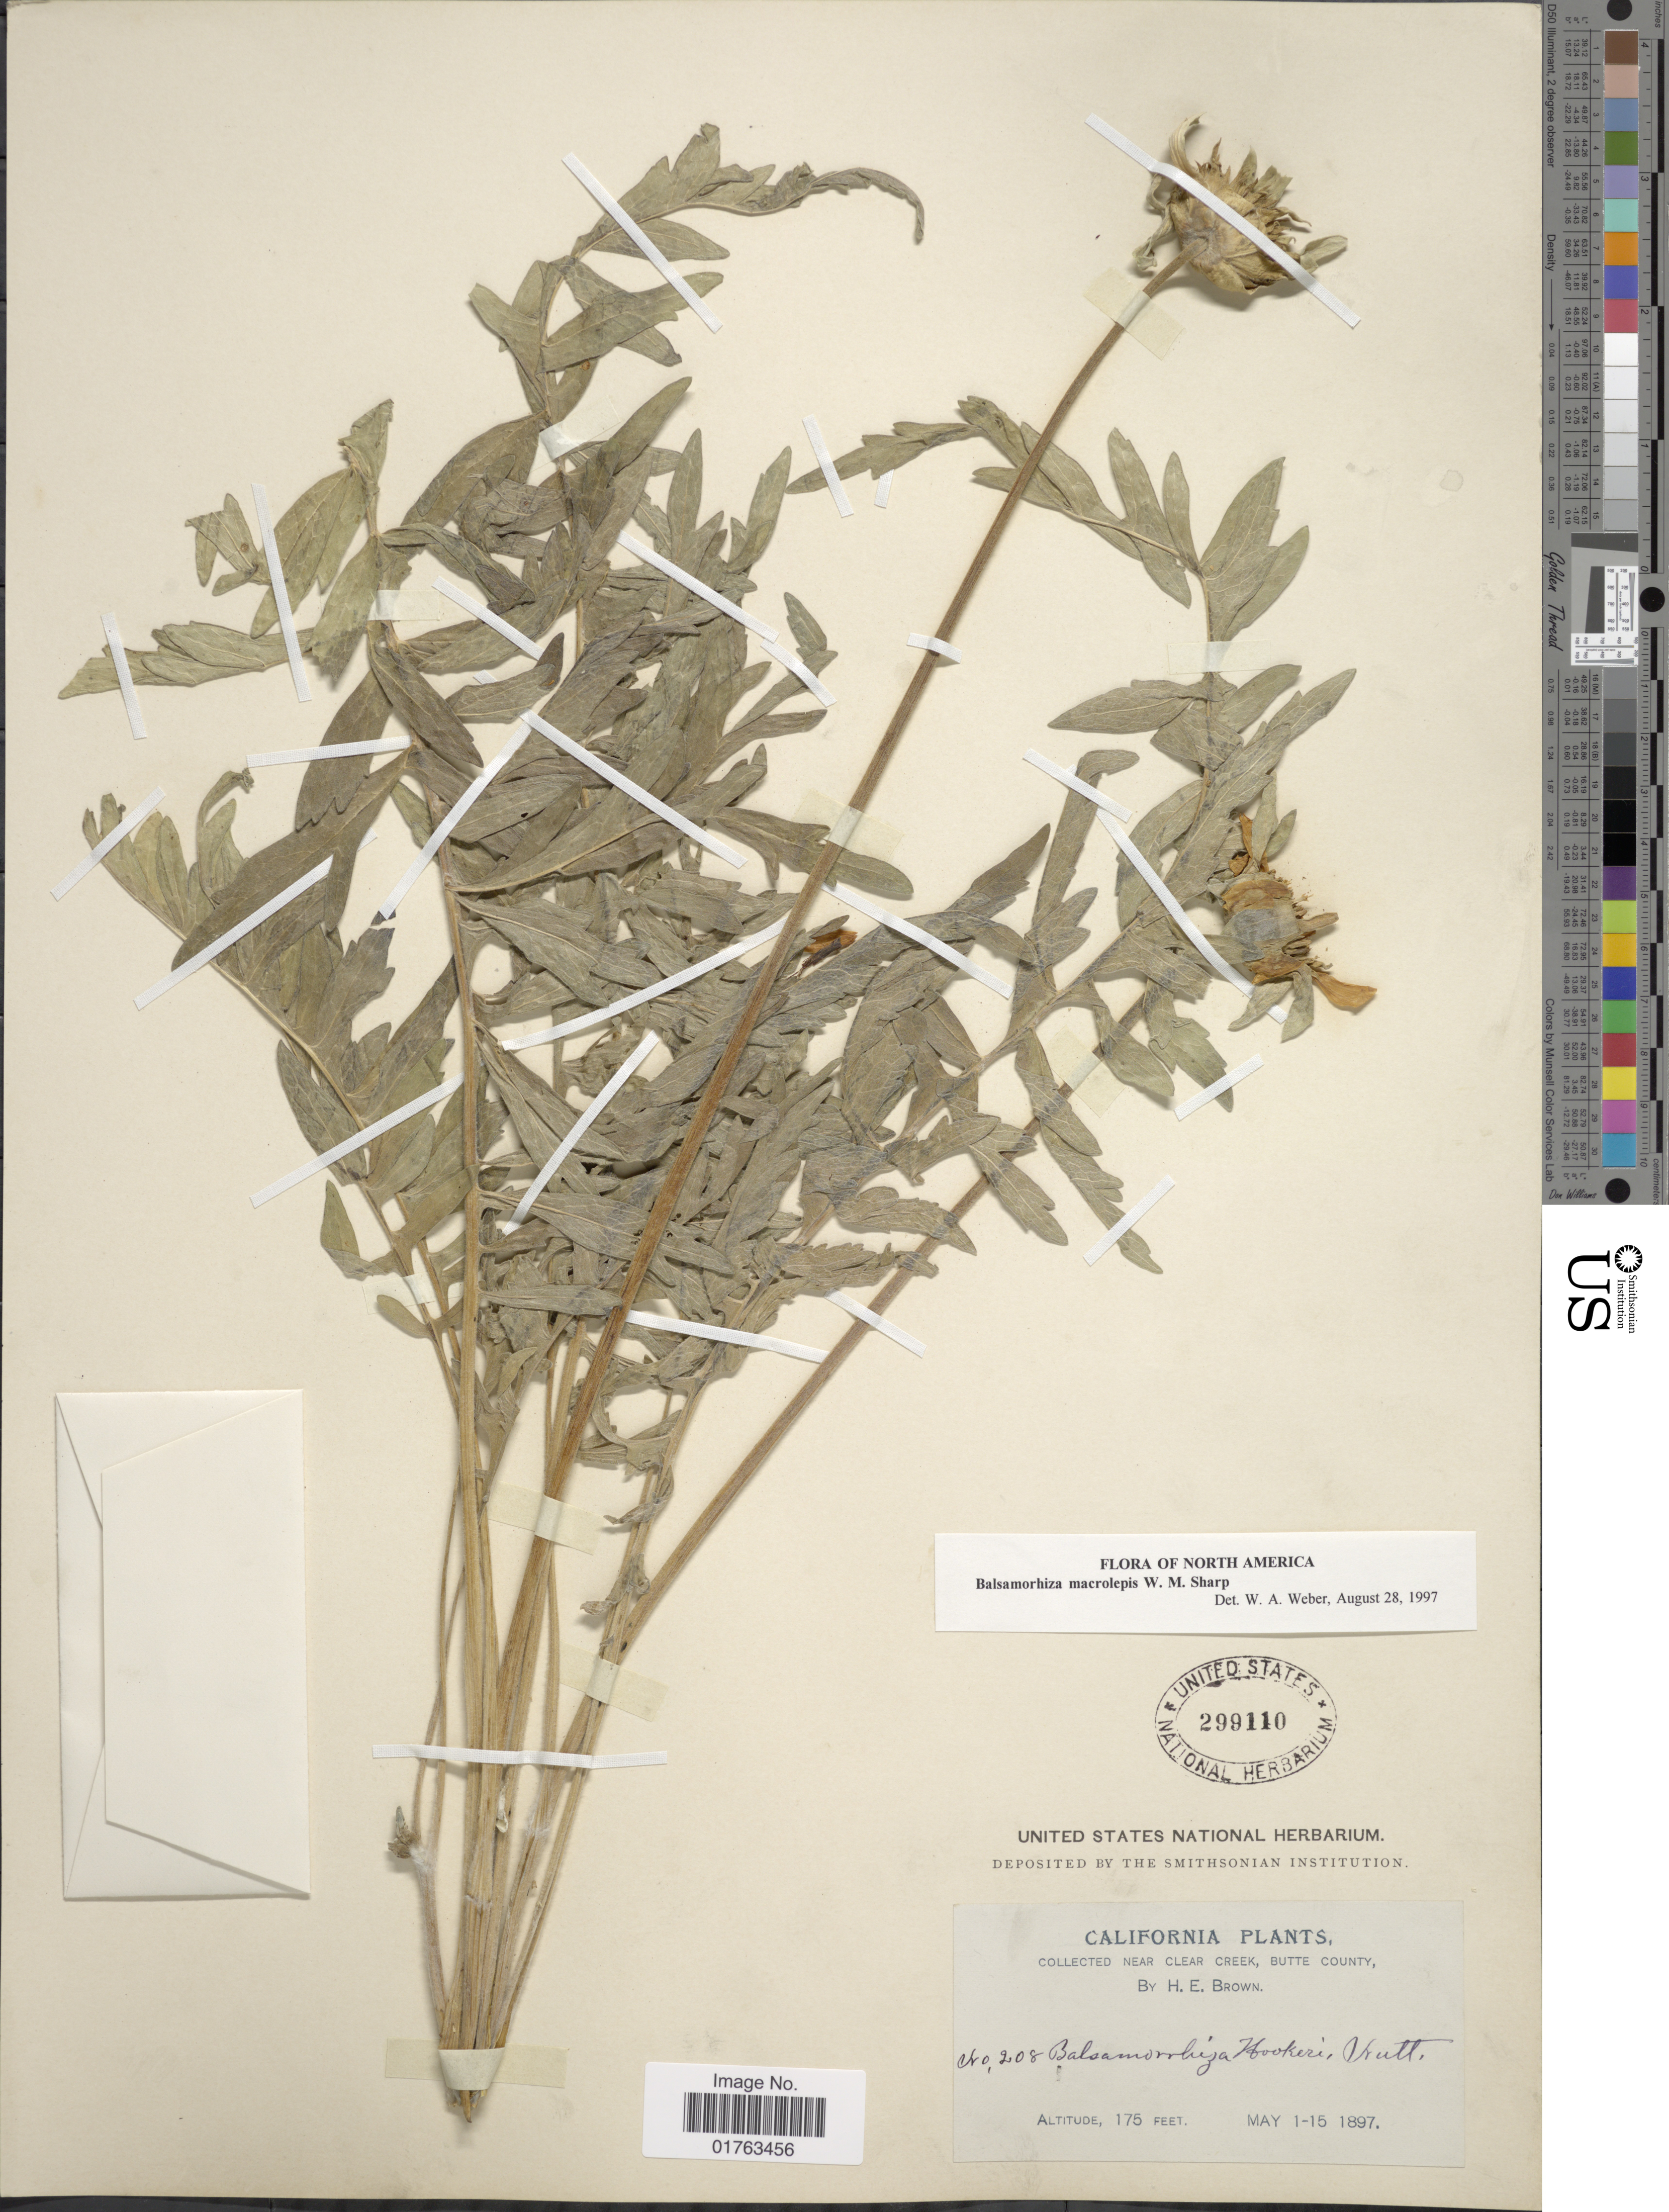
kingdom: Plantae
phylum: Tracheophyta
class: Magnoliopsida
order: Asterales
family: Asteraceae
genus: Balsamorhiza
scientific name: Balsamorhiza macrolepis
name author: W.M. Sharp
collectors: H. E. Brown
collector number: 208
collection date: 1897-05-01/1897-05-15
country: United States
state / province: California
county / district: Butte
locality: Near Clear Creek, Butte County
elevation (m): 53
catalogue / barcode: US 299110